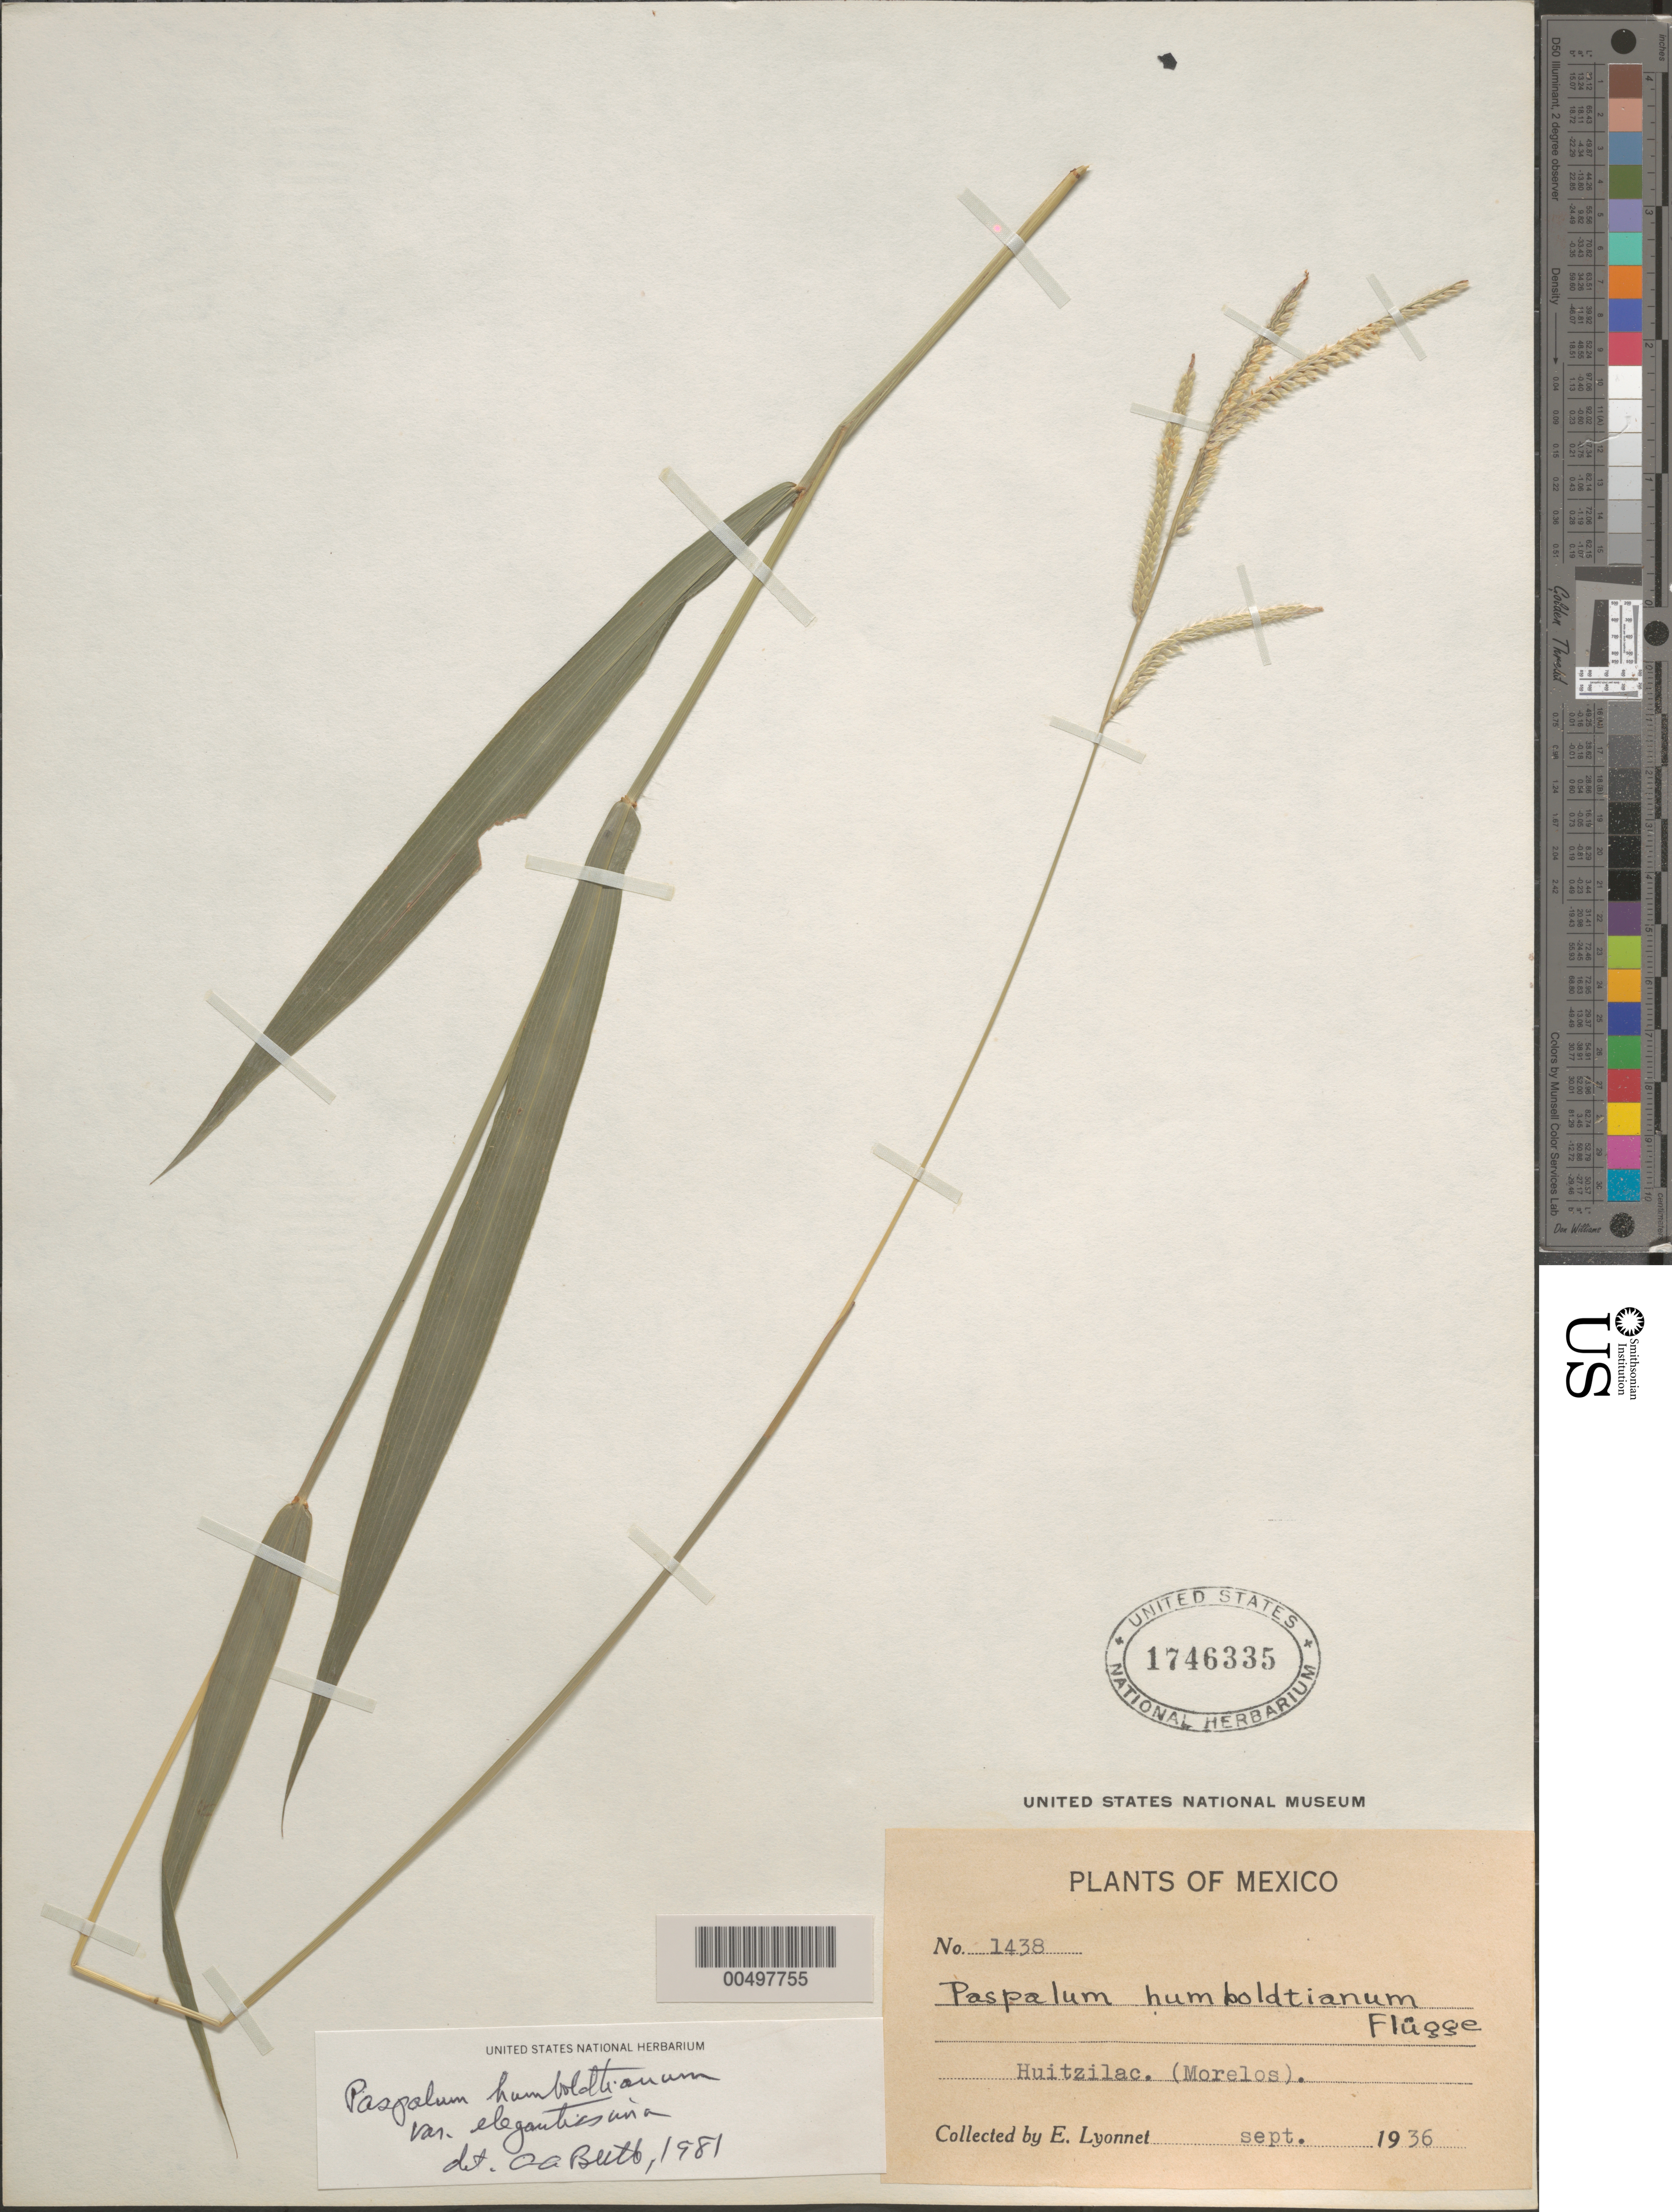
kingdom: Plantae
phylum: Tracheophyta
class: Liliopsida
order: Poales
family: Poaceae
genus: Paspalum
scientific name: Paspalum humboldtianum var. elegantissima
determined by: Beetle, Alan A.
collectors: Bro. E. Lyonnet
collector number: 1438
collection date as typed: Sep 1936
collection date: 1936-09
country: Mexico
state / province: Morelos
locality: Huitzilac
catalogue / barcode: US 1746335